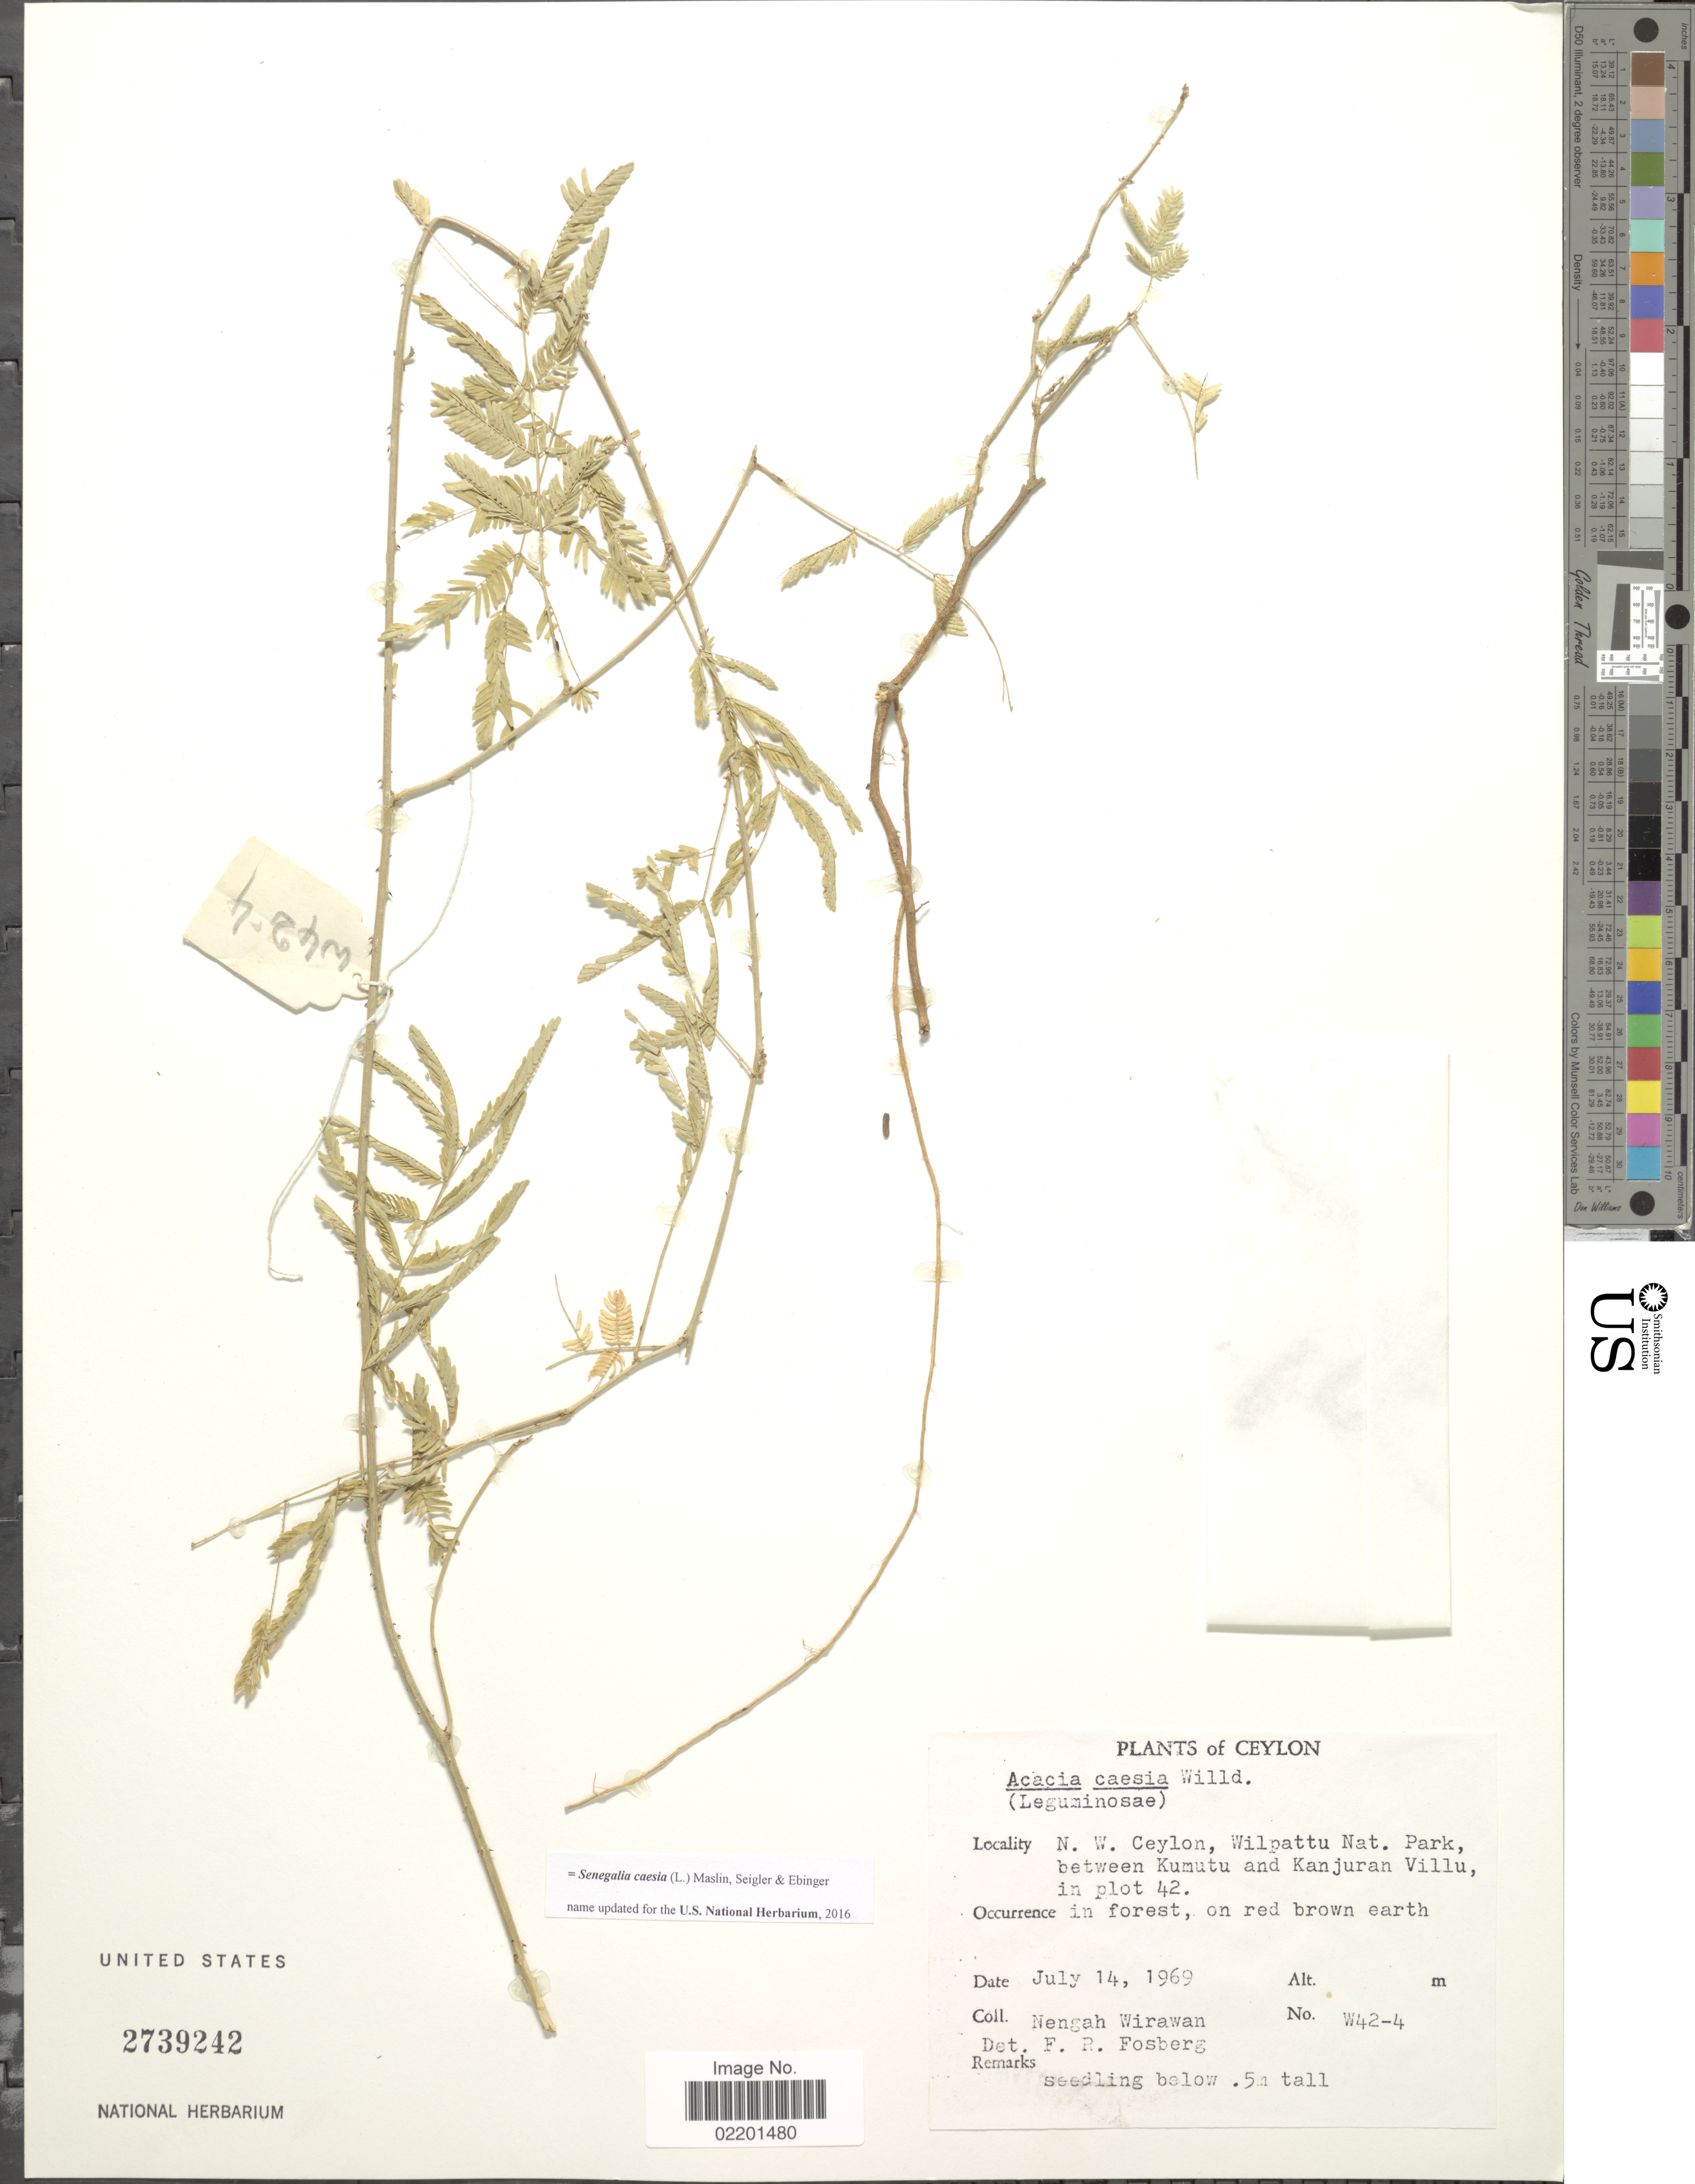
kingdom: Plantae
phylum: Tracheophyta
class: Magnoliopsida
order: Fabales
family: Fabaceae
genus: Senegalia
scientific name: Senegalia caesia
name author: (L.) Maslin et al.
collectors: N. Wirawan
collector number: W42-4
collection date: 1969-07-14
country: Sri Lanka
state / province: North Western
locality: N.W. Ceylon, Wilpattu Nat. Park, close to junction of Maradanmaduwa-Kokkare Villu and Borupan Villu, in plot 42.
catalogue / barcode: US 2739242